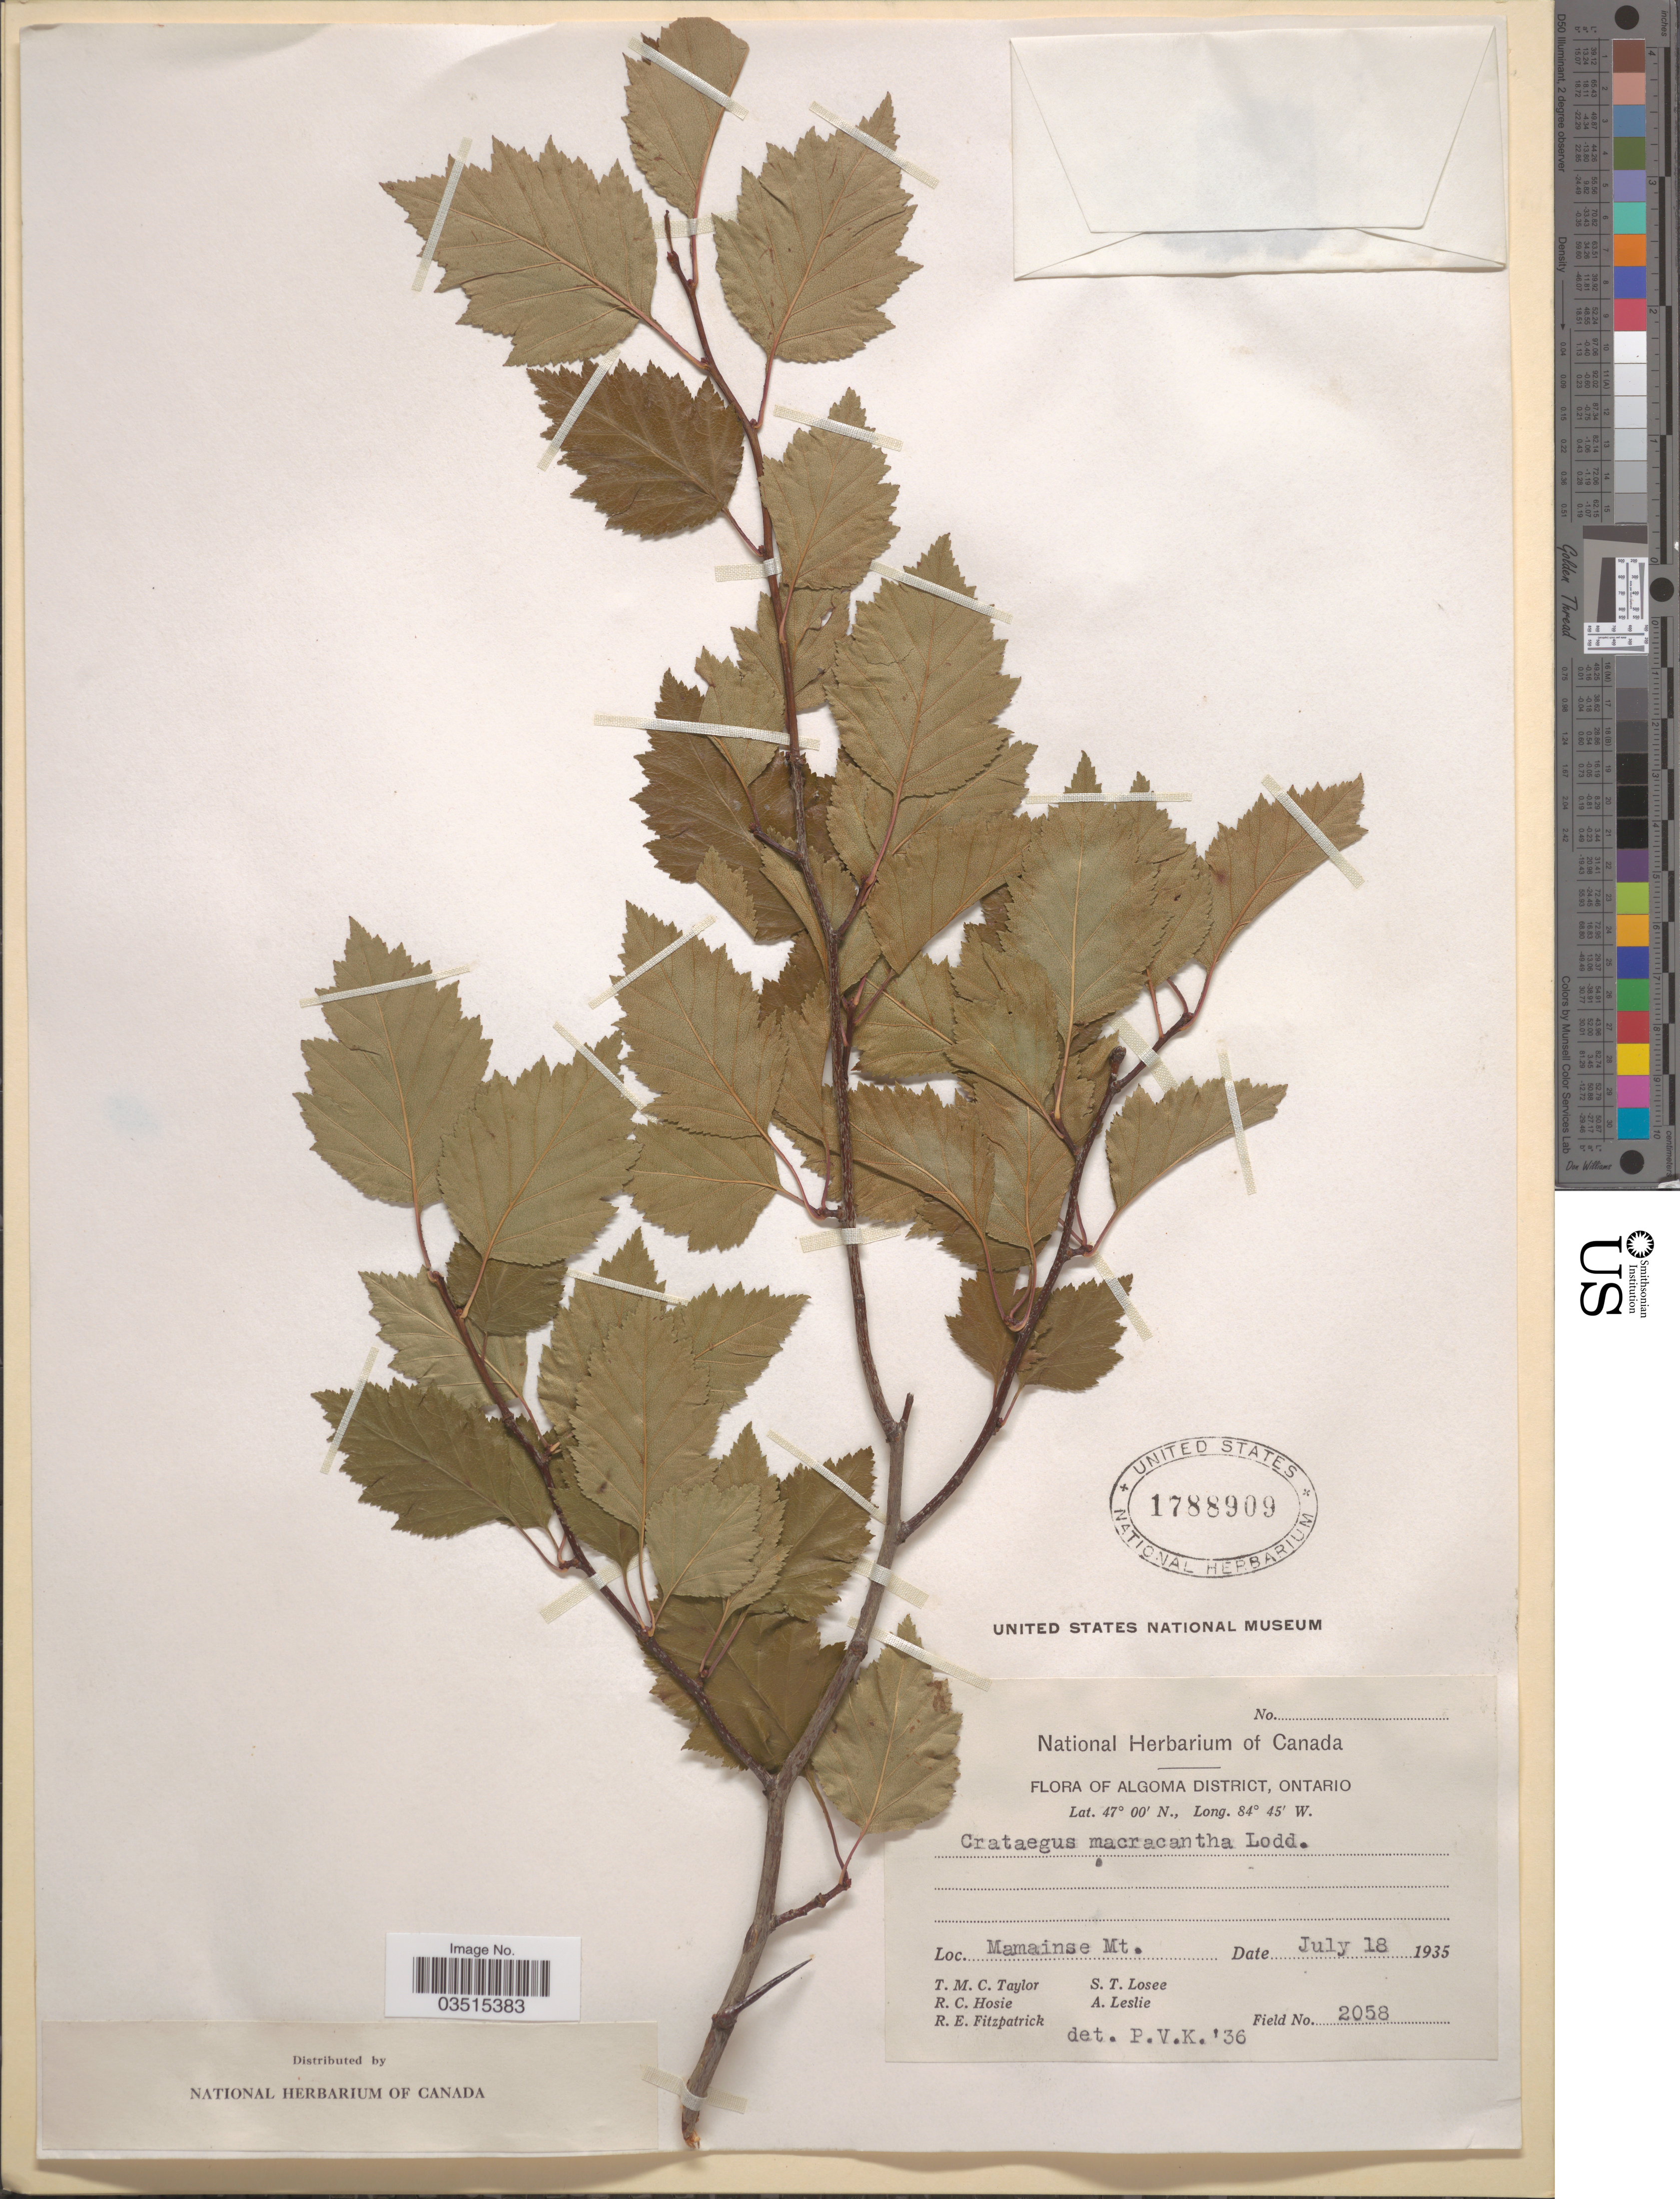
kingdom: Plantae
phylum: Tracheophyta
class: Magnoliopsida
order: Rosales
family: Rosaceae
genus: Crataegus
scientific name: Crataegus macracantha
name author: (Lindl.) Lodd. ex Loudon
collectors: T. M. C. Taylor, R. Hosie, R. Fitzpatrick, S. Losee & A. Leslie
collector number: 2058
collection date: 1935-07-18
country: Canada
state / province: Ontario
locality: Algoma District. Mamainse Mt.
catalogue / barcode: US 1788909